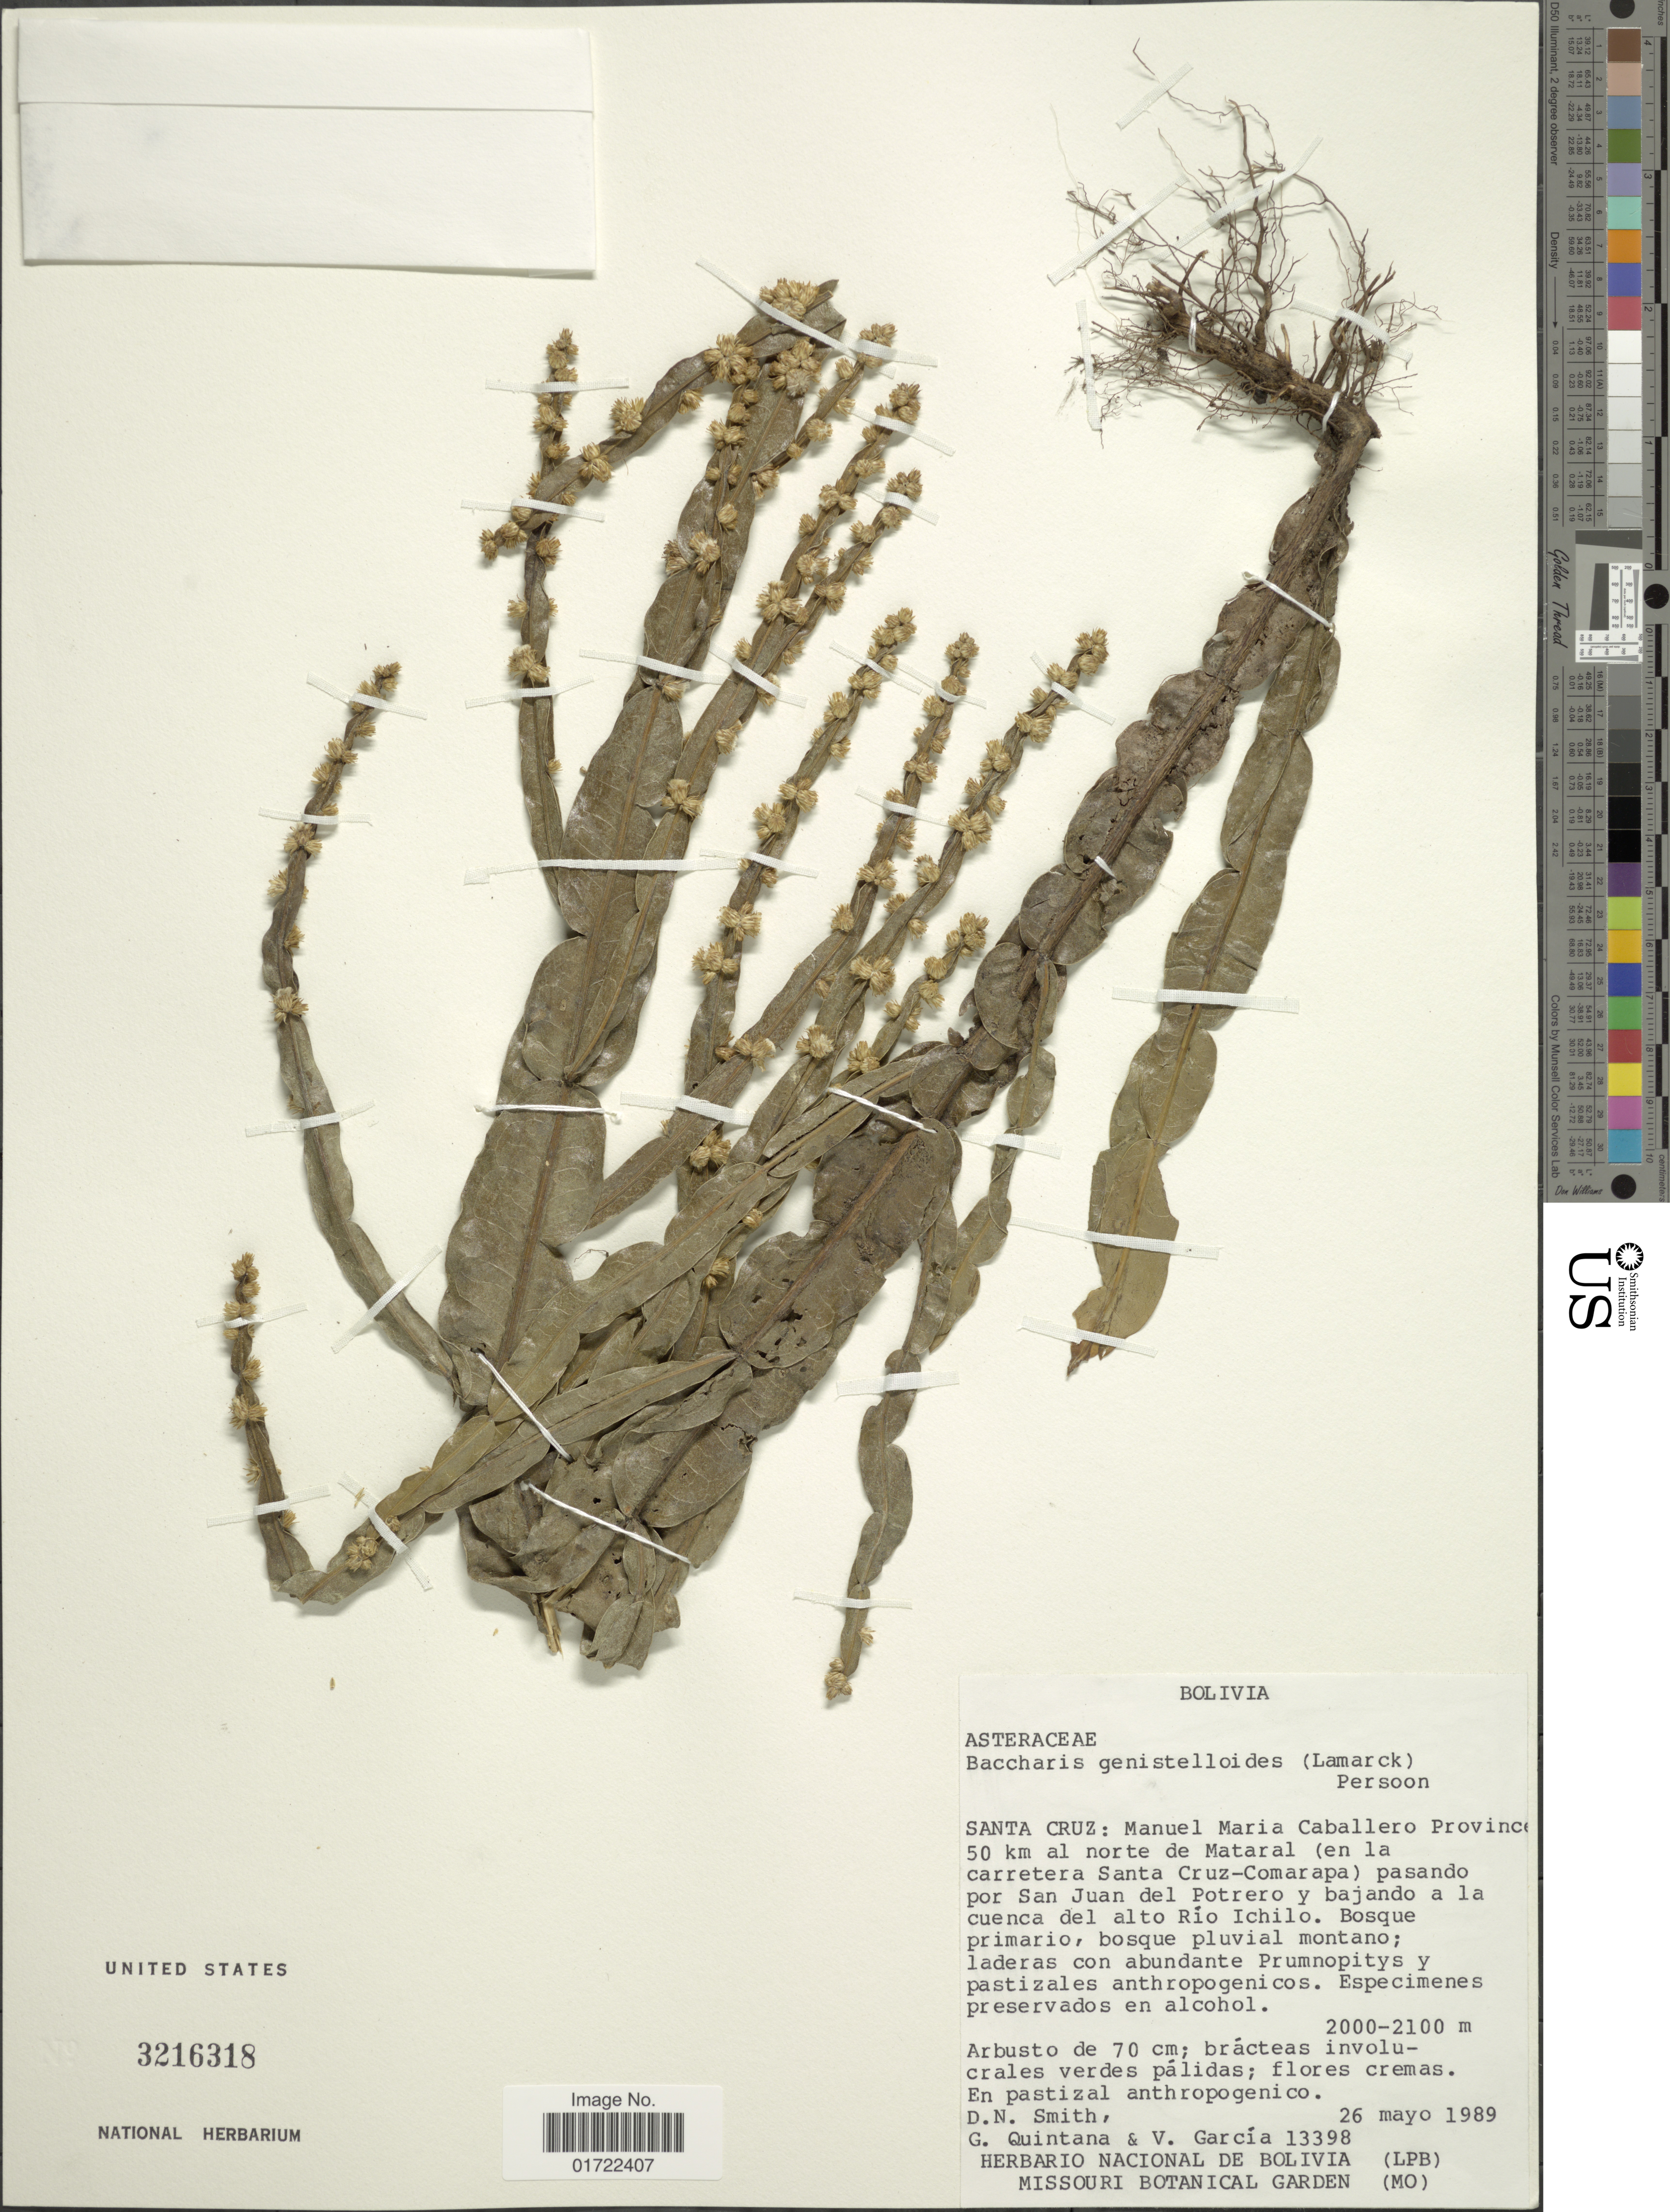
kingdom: Plantae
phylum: Tracheophyta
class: Magnoliopsida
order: Asterales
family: Asteraceae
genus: Baccharis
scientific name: Baccharis genistelloides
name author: (Lam.) Pers.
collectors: D. Smith, G. Quintana & V. Garcia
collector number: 13398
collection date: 1989-05-26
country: Bolivia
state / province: Santa Cruz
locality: Manuel Maria Caballero Province, 50 km al norte de Mataral (en la carretera Santa Cruz-Comarapa) pasando por San Juan del Potrero y bajando a la cuenca del alto Rio Ichilo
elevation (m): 2000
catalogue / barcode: US 3216318